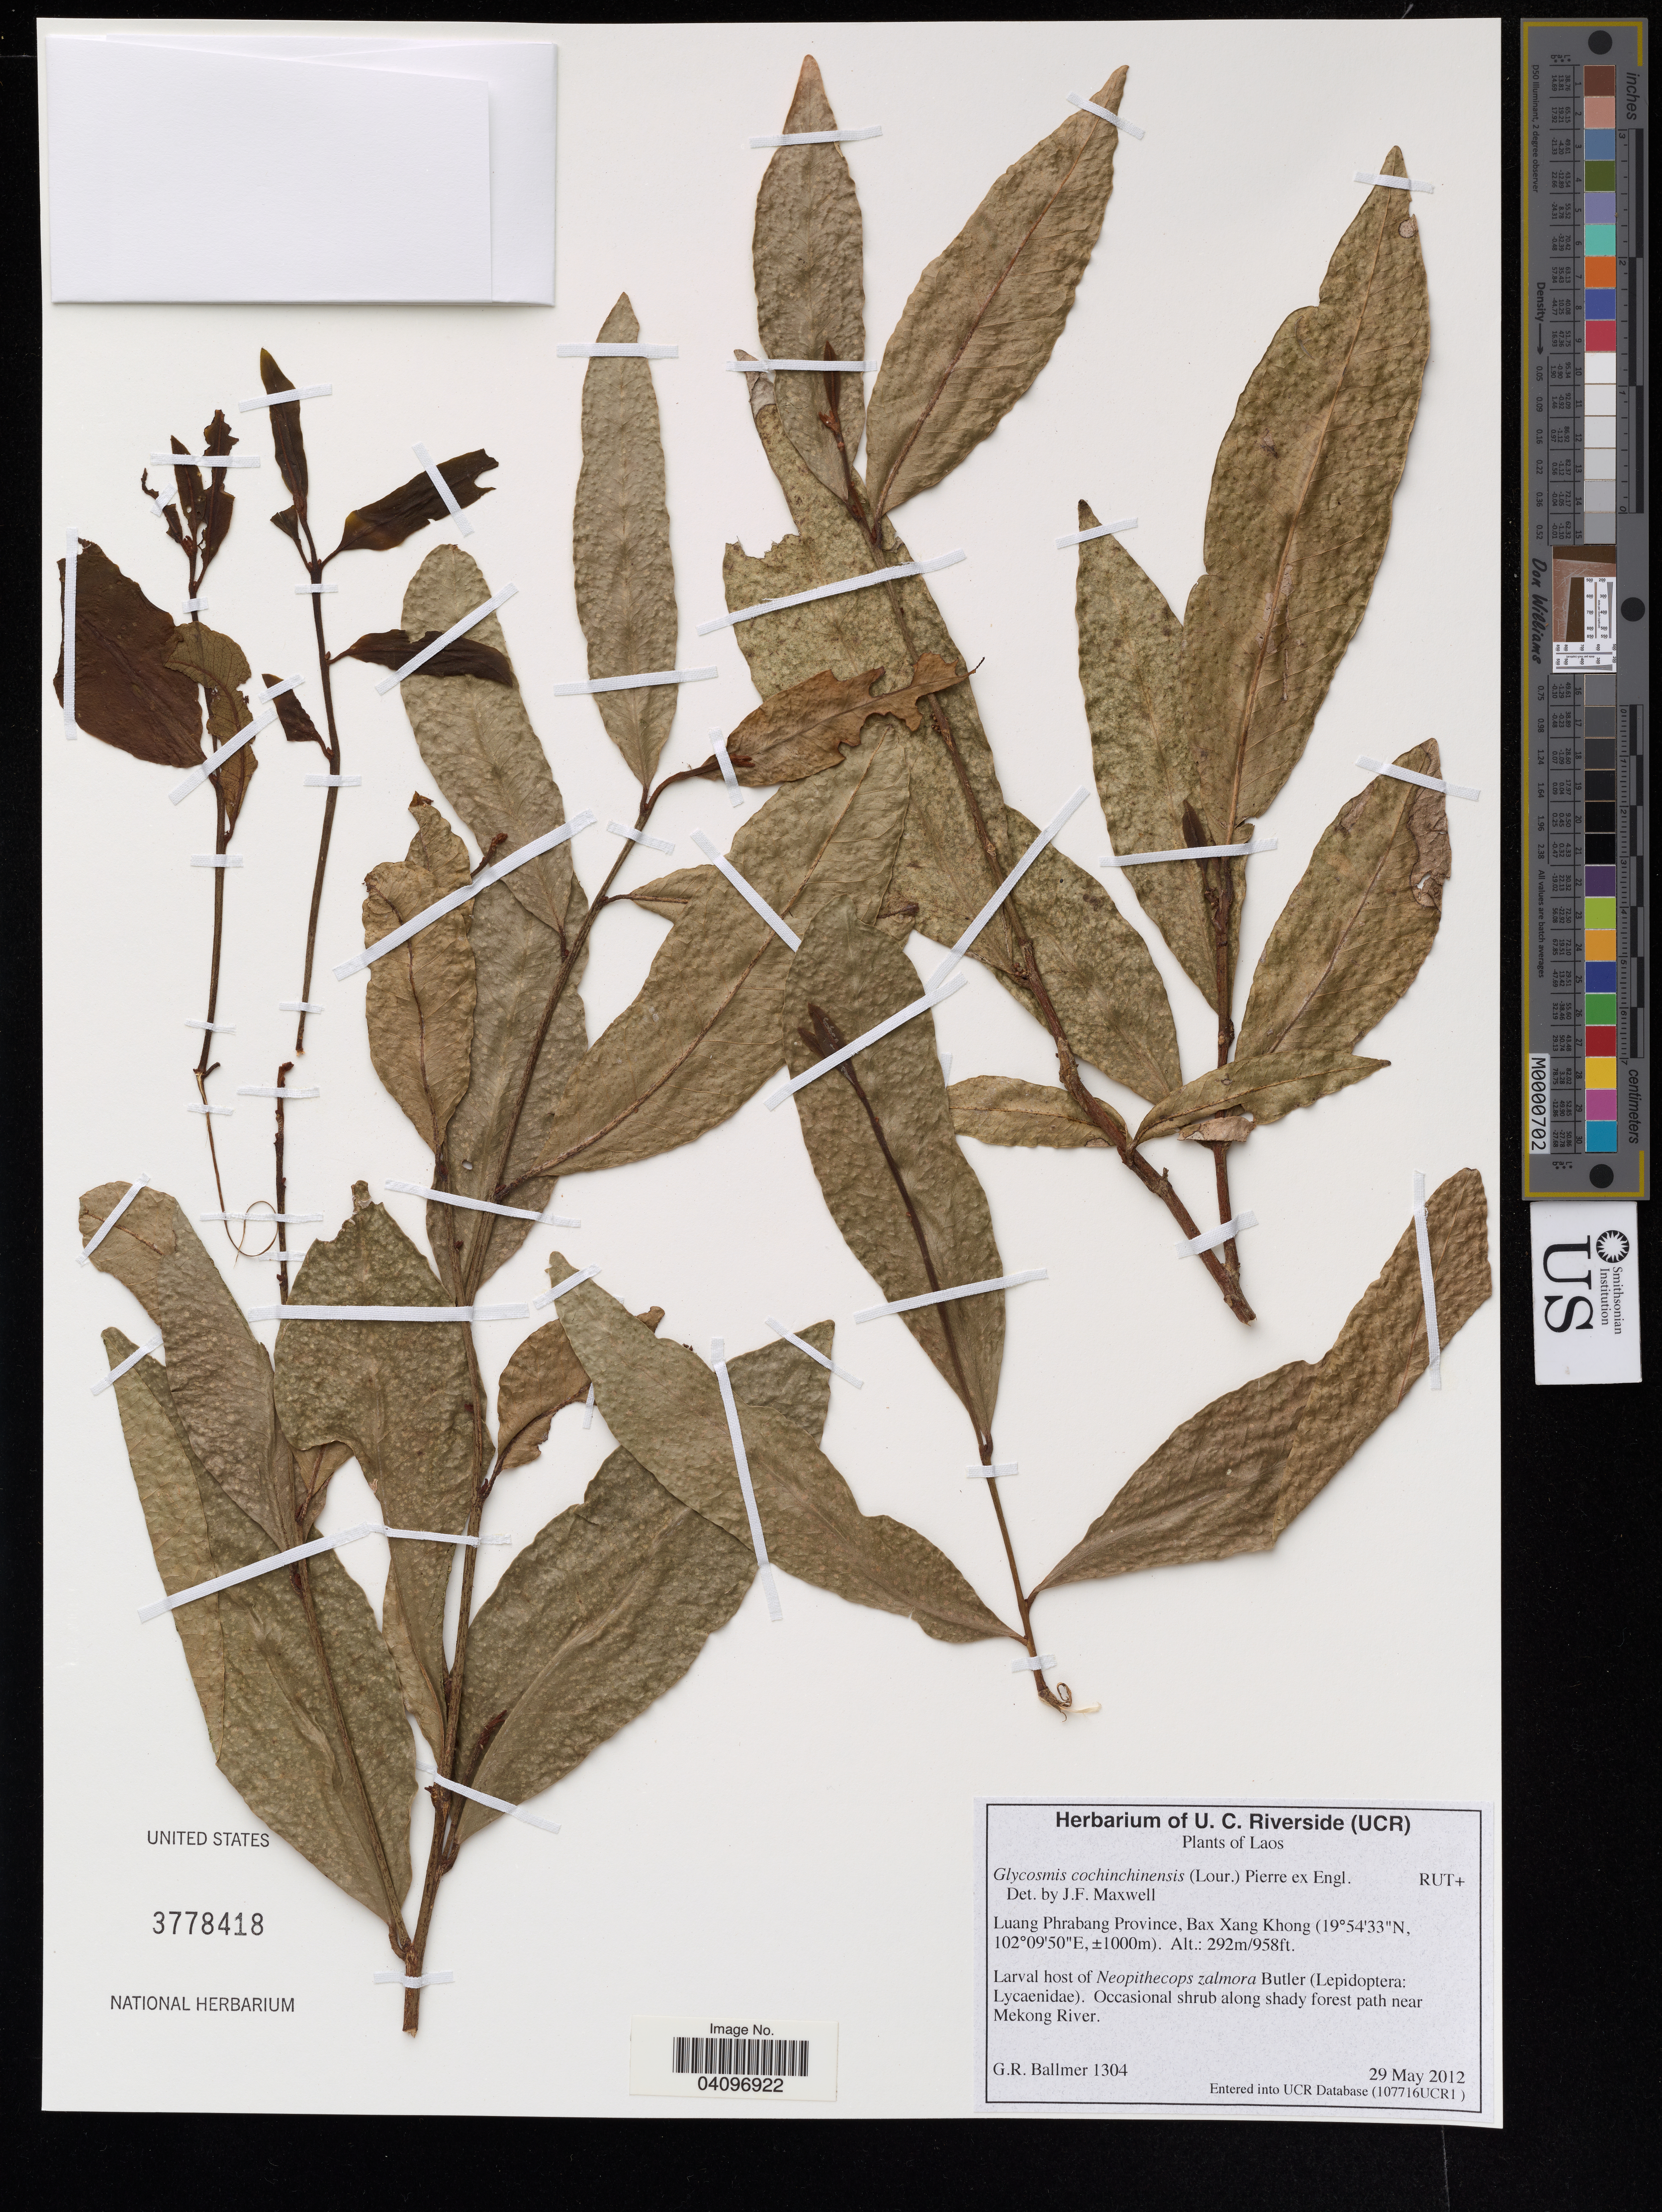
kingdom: Plantae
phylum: Tracheophyta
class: Magnoliopsida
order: Sapindales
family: Rutaceae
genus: Glycosmis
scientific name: Glycosmis cochinchinensis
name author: (Lour.) Pierre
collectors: G. Ballmer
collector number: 1304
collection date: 2012-05-29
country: Laos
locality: Luang Phrabang Province, Bax Xang Khong. +/- 1000 m.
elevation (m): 292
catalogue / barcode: US 3778418